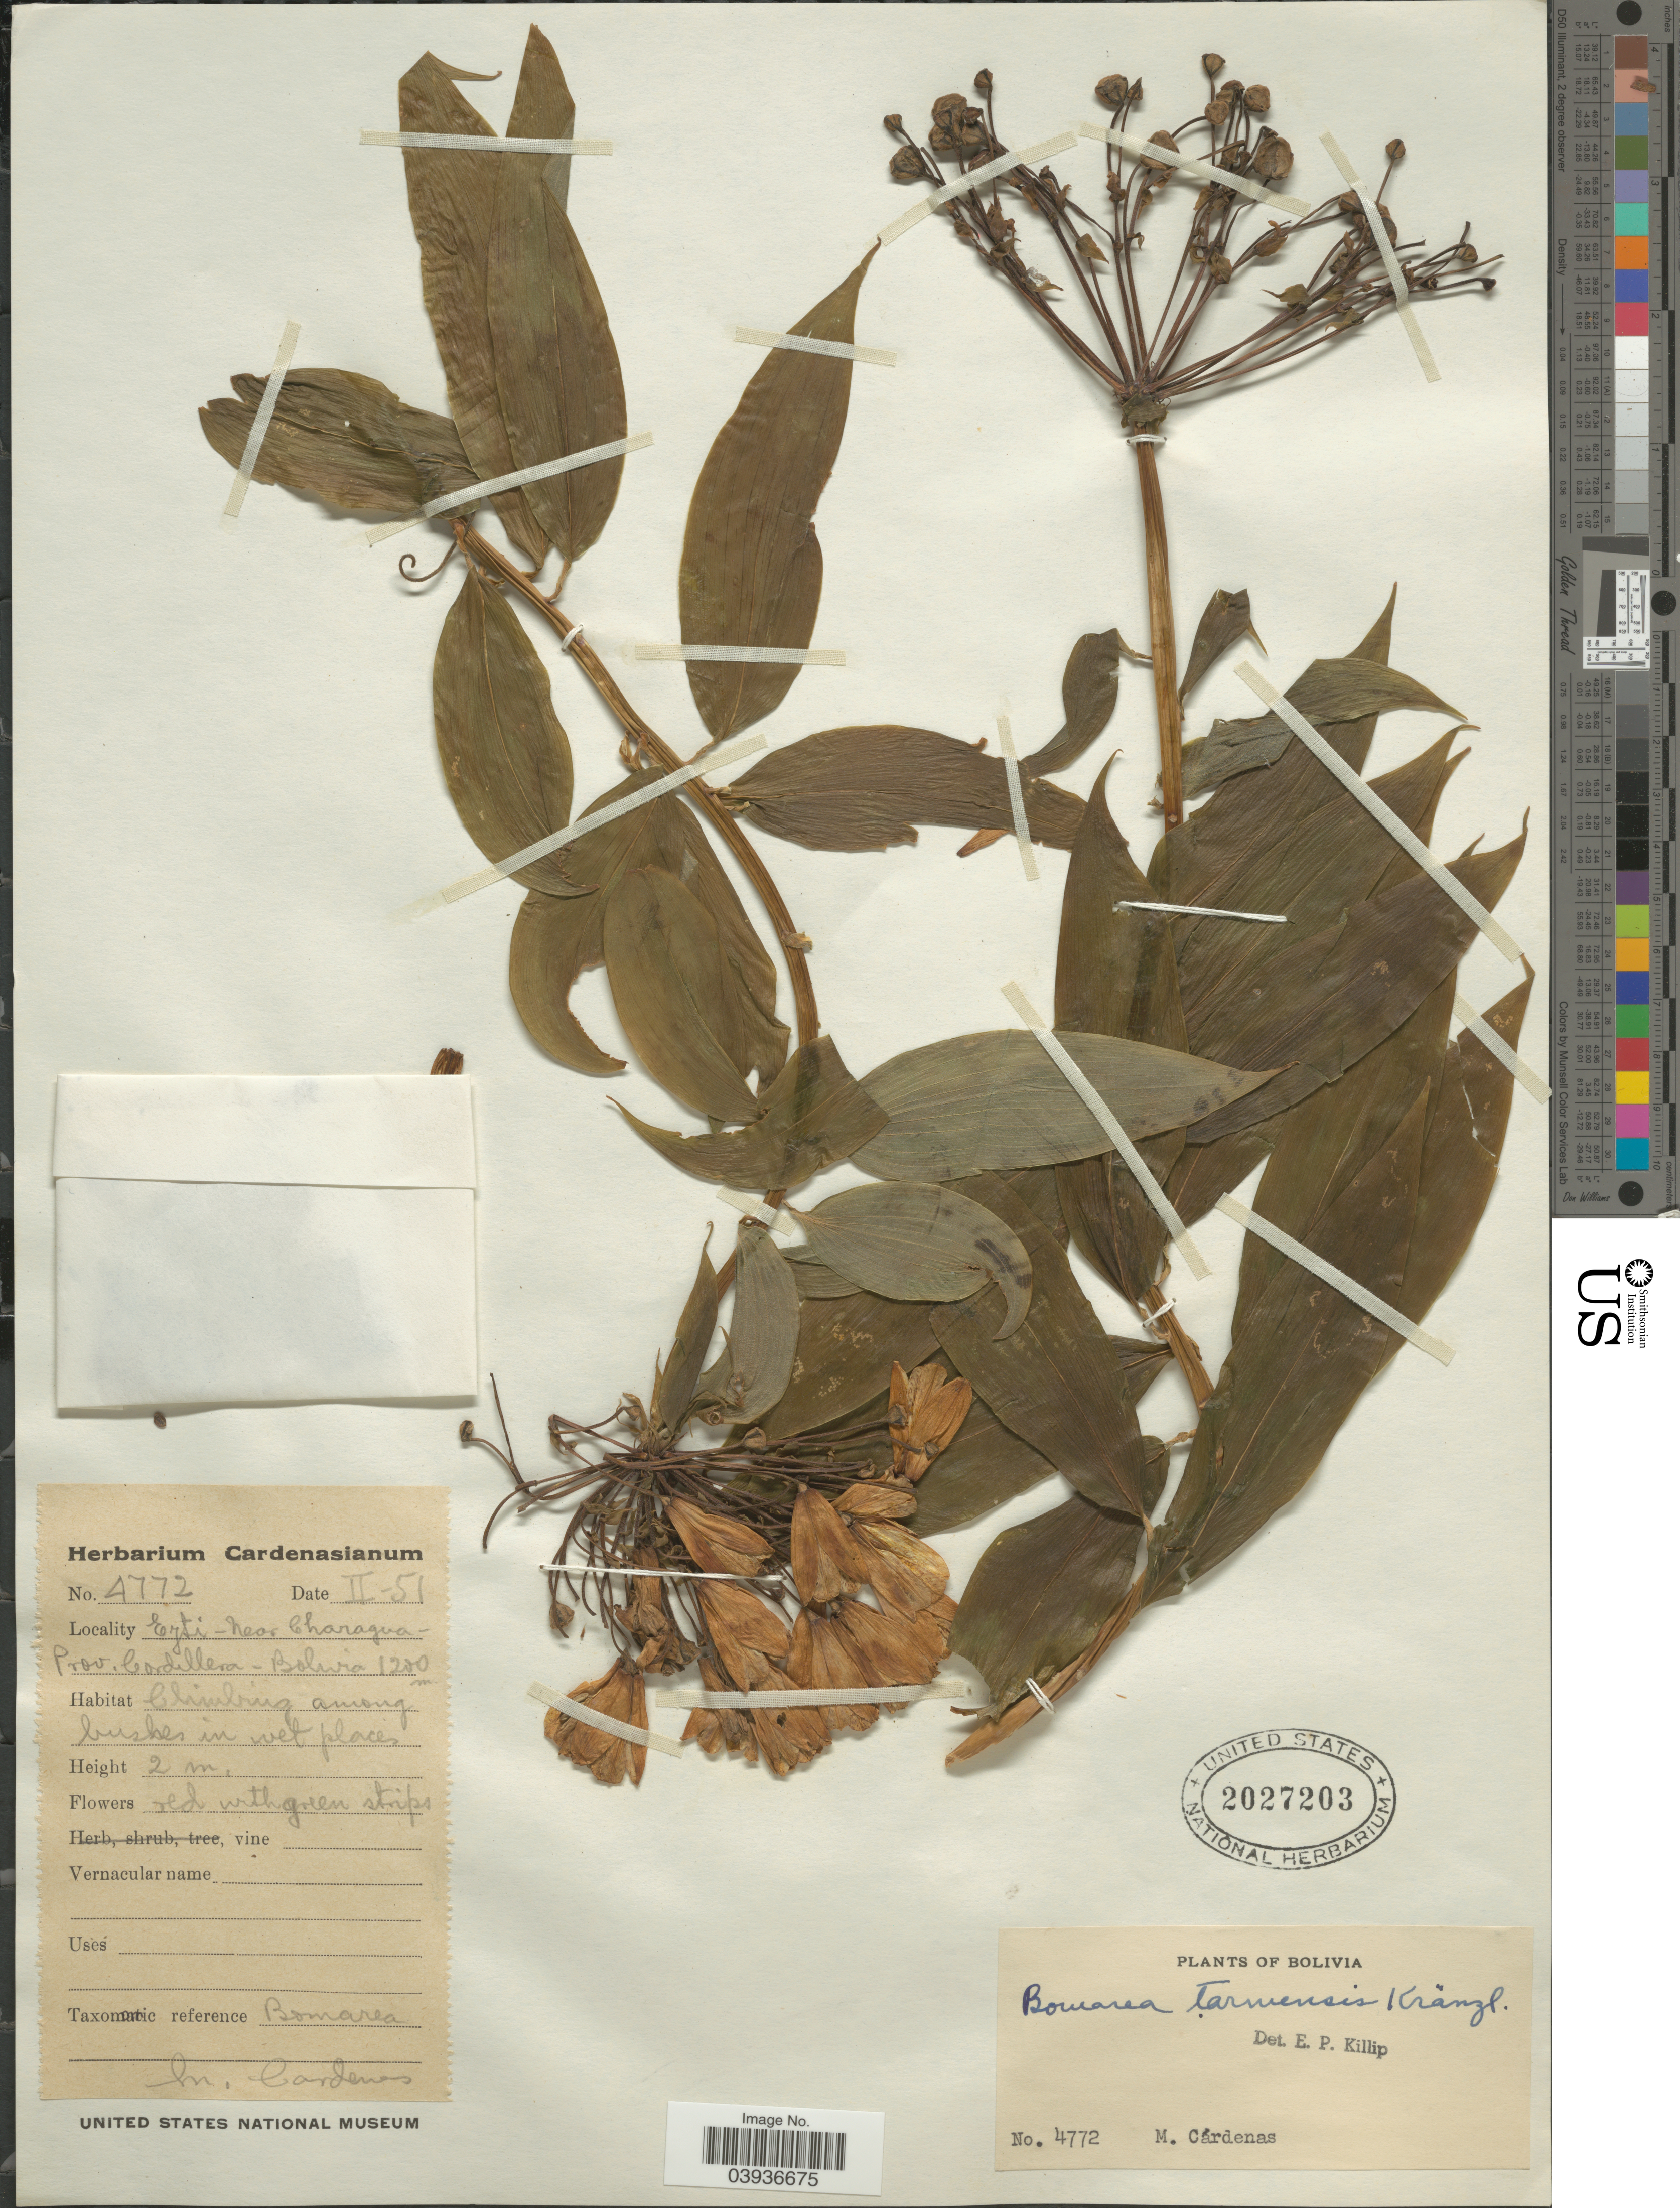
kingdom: Plantae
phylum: Tracheophyta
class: Liliopsida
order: Liliales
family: Alstroemeriaceae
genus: Bomarea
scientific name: Bomarea tarmensis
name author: Kraenzl.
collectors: M. Cárdenas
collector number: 4772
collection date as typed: Transcribed d/m/y: /2/51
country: Bolivia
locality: Eyti- near Charagua- Prov. Cordillera.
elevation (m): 1200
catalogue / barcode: US 2027203